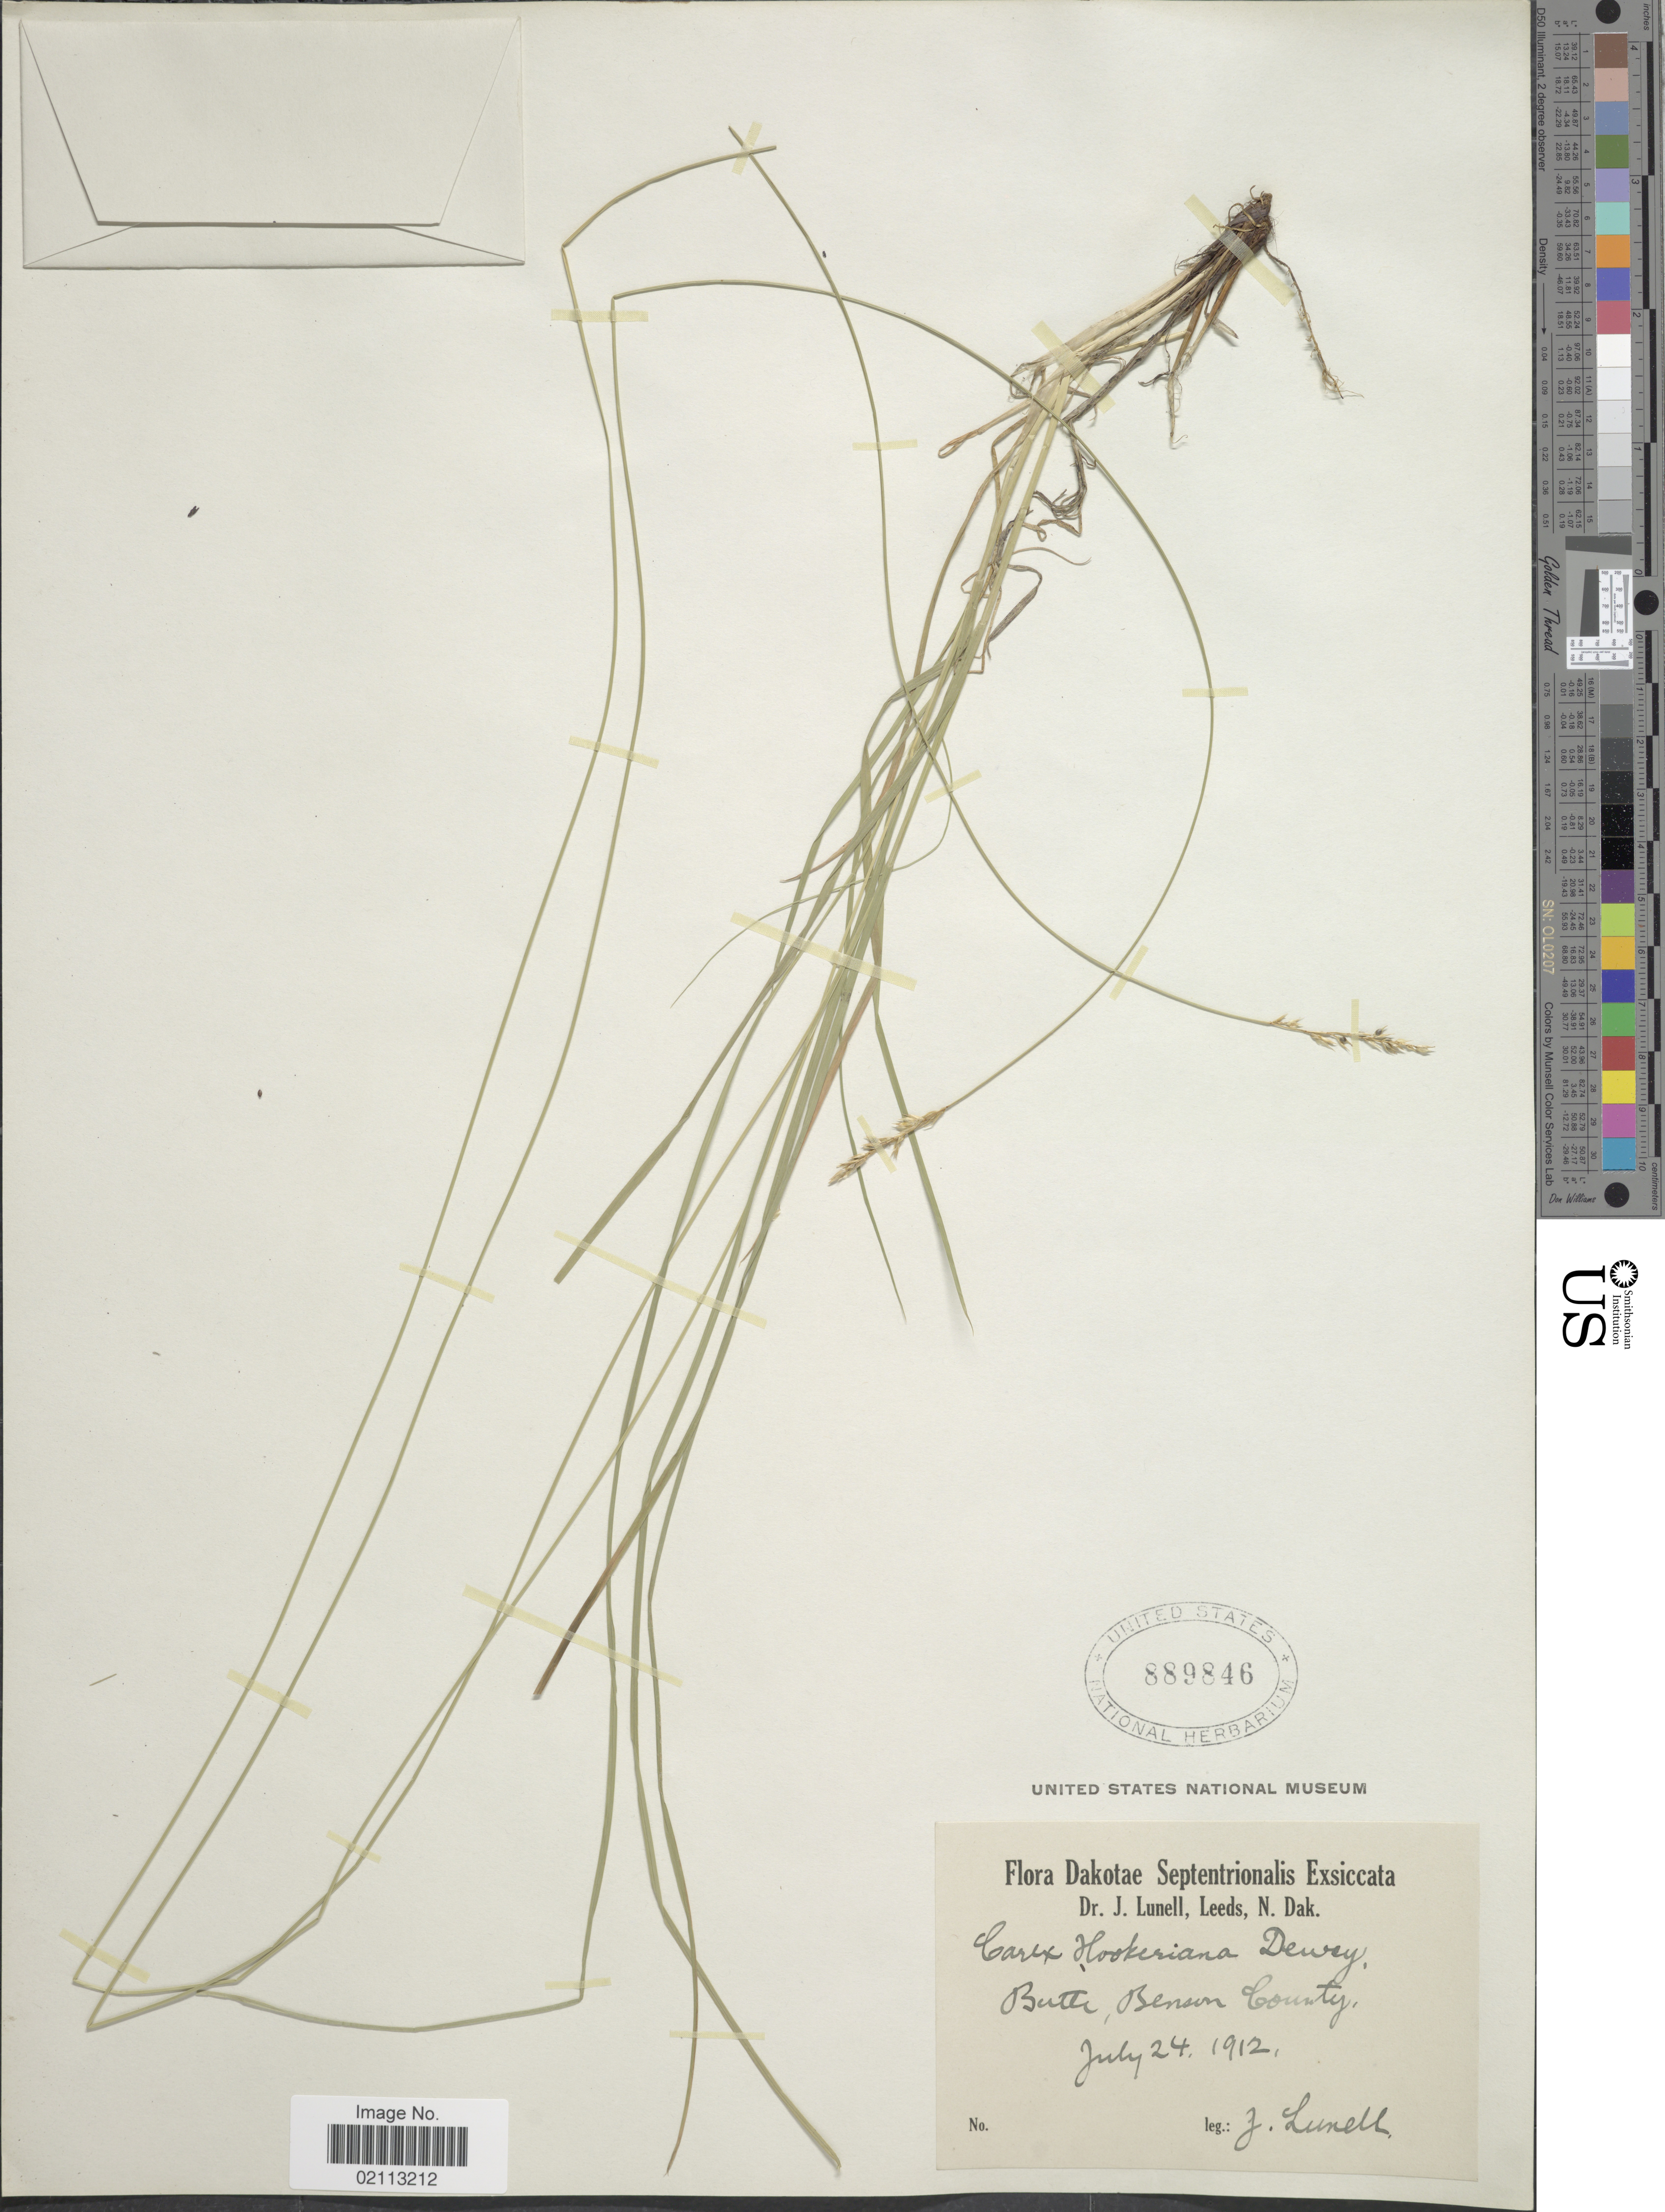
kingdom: Plantae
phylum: Tracheophyta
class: Liliopsida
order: Poales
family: Cyperaceae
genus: Carex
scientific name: Carex hookeriana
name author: Dewey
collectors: J. Lunell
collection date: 1912-07-24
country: United States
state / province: North Dakota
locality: Butte, Benson County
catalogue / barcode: US 889846